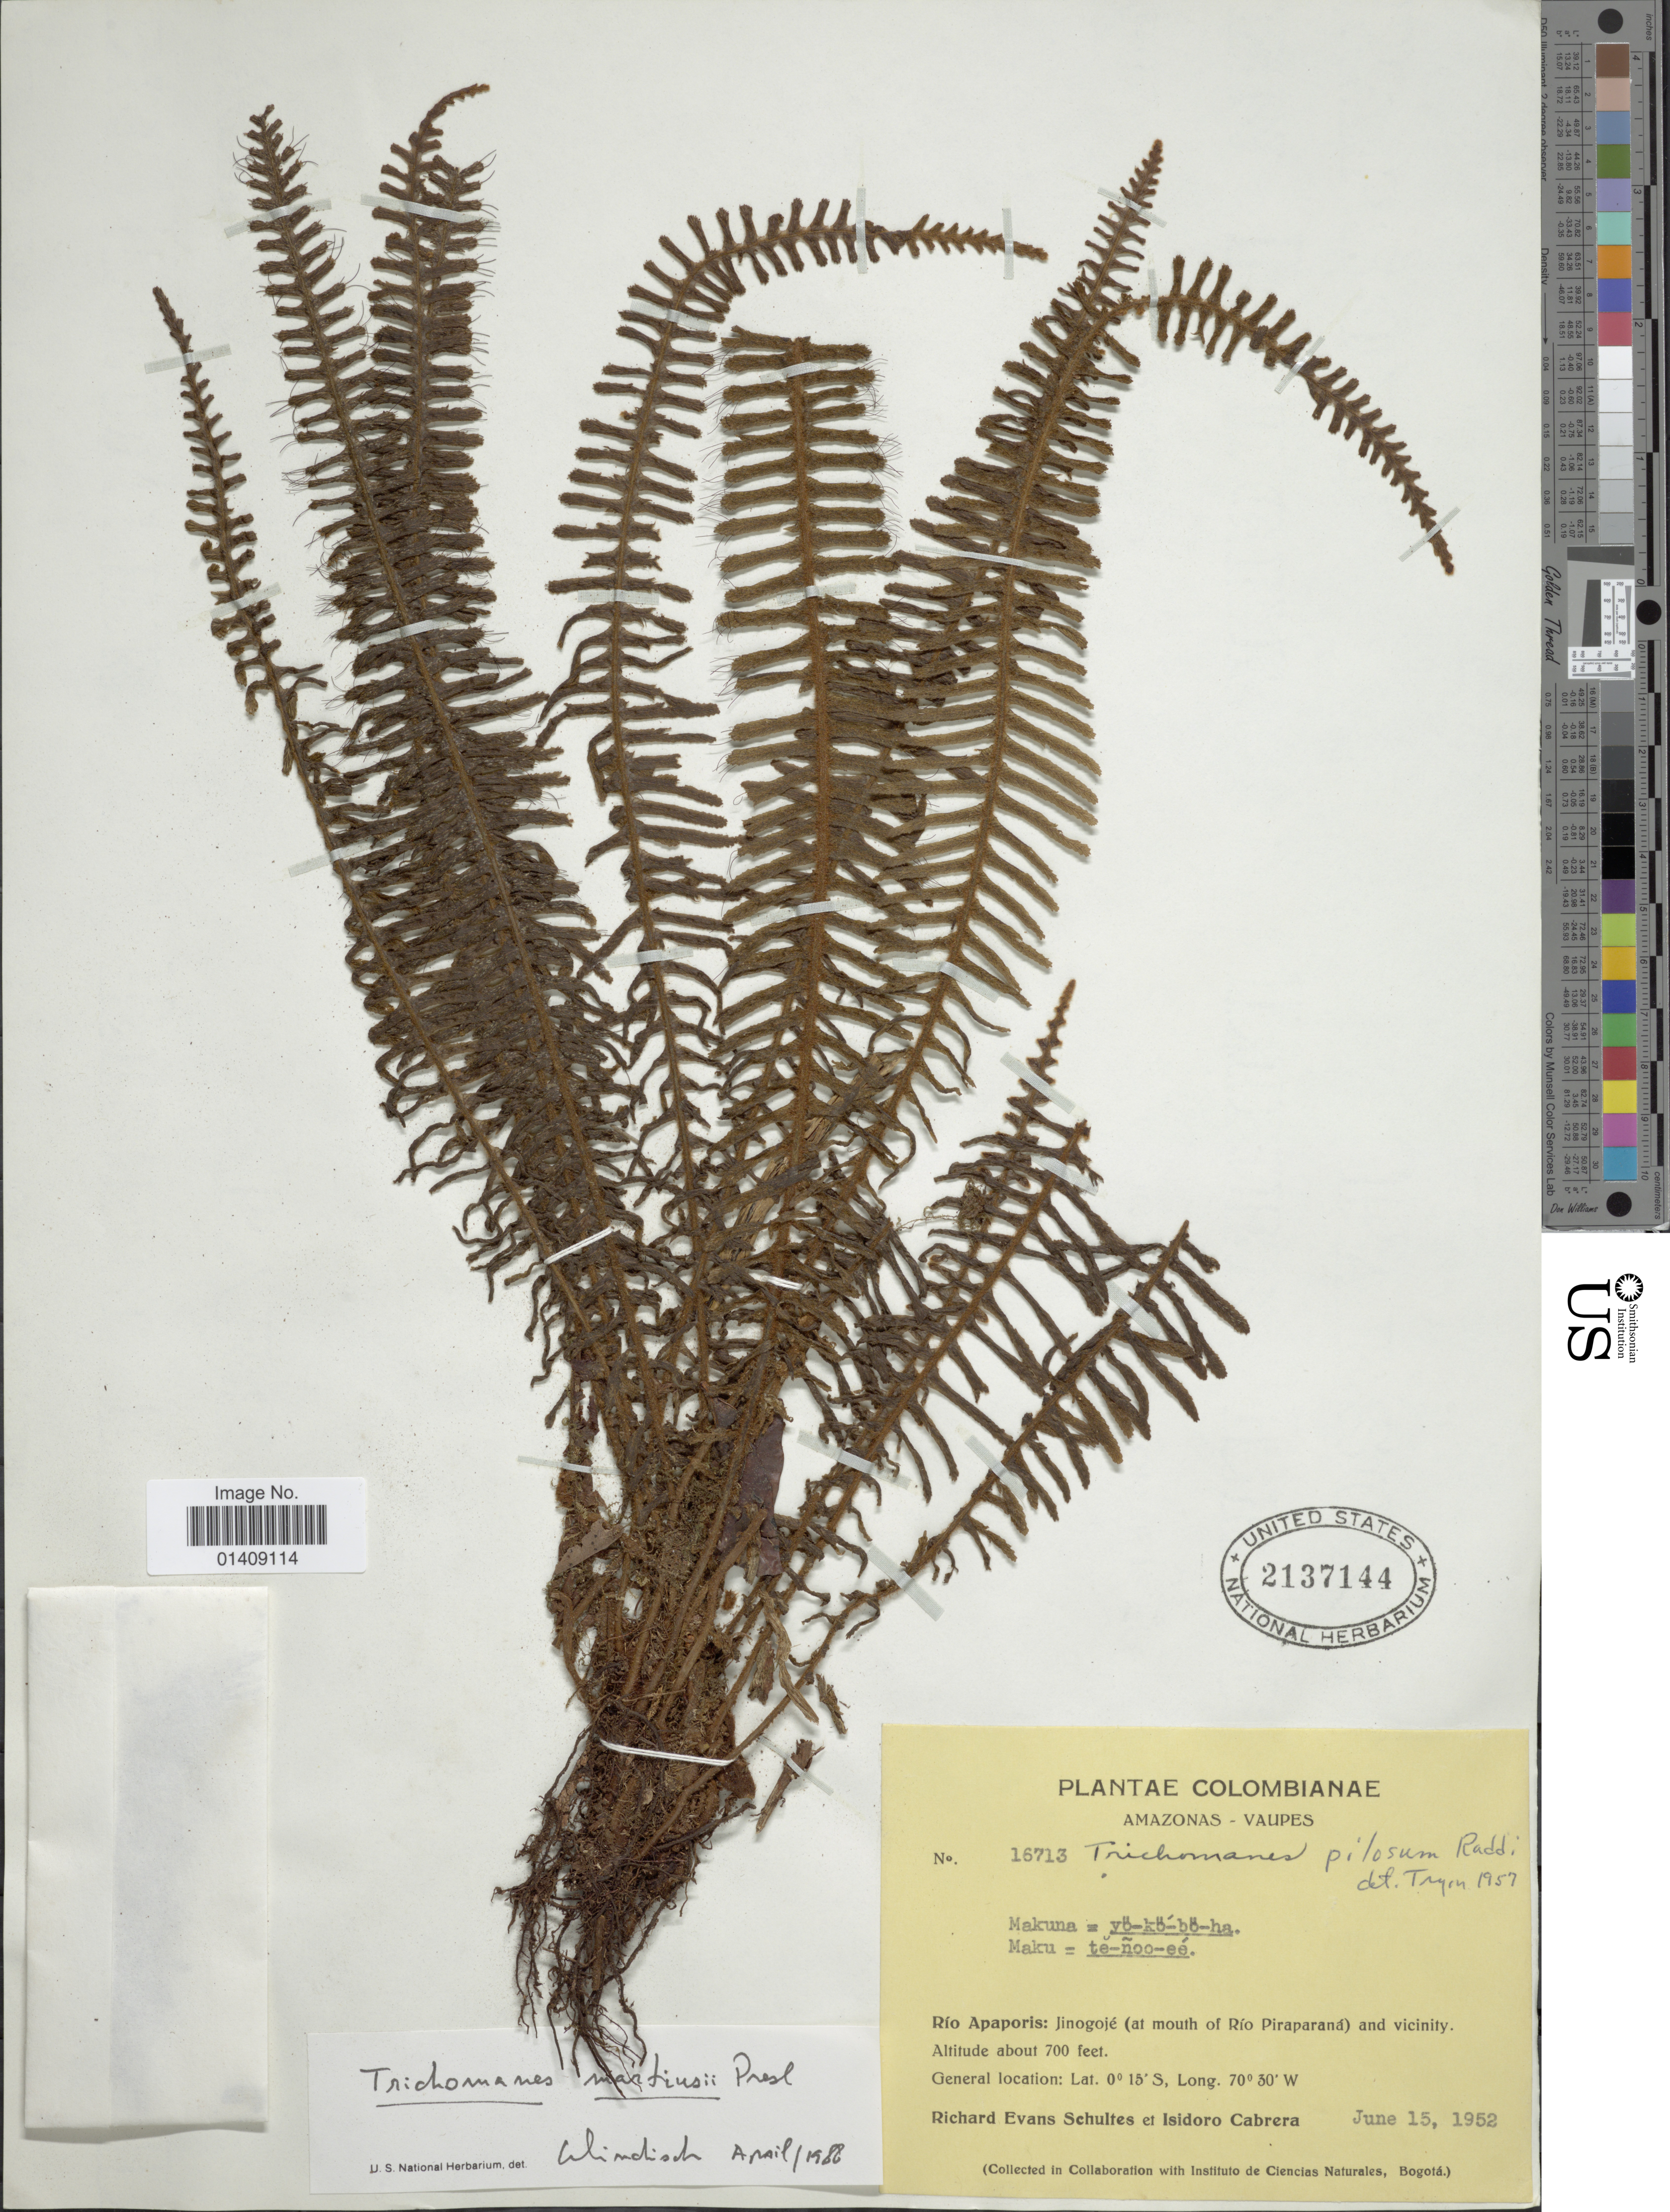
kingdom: Plantae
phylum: Tracheophyta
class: Polypodiopsida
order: Hymenophyllales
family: Hymenophyllaceae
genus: Trichomanes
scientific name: Trichomanes martiusii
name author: C. Presl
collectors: R. E. Schultes & I. Cabrera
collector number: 16713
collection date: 1952-06-15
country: Colombia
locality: Vaupes, Río Apaporis; Jinogojé (at mouth of Río Piraparaná) an vicinity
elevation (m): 213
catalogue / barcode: US 2137144